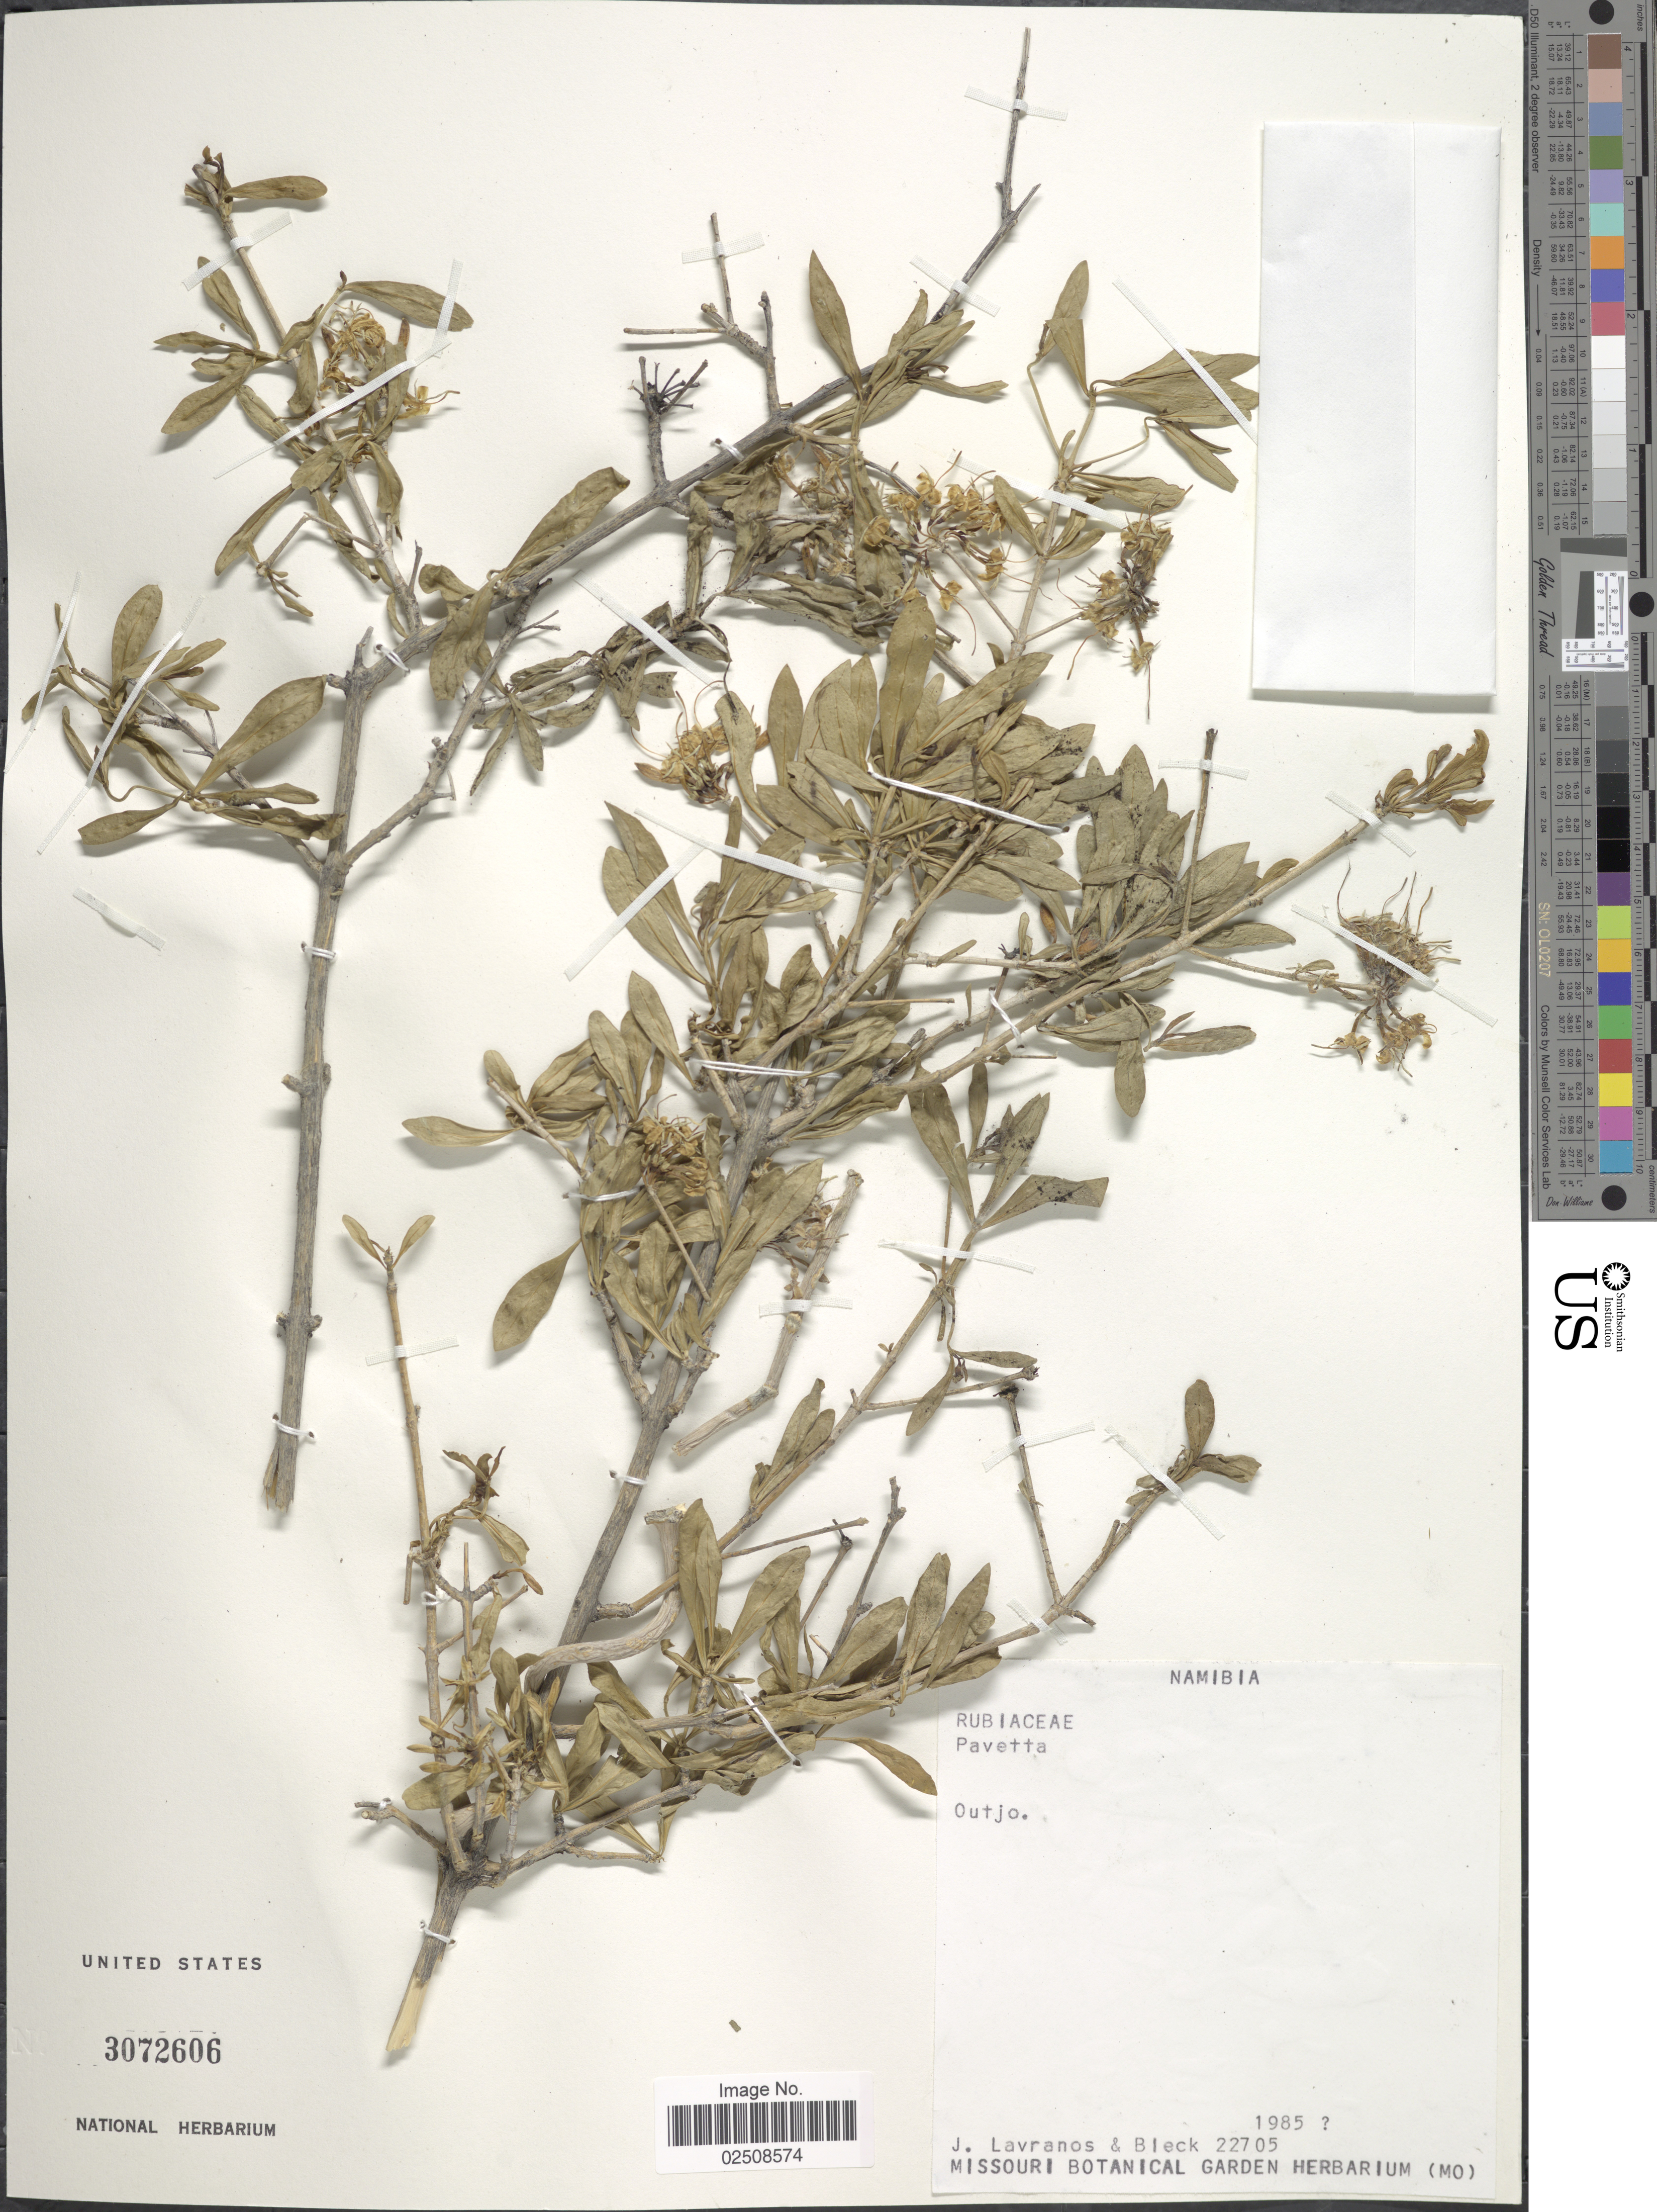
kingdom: Plantae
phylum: Tracheophyta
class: Magnoliopsida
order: Gentianales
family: Rubiaceae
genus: Pavetta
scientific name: Pavetta sp.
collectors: J. Lavranos & -. Bleck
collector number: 22705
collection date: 1985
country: Namibia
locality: Outjo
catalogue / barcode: US 3072606